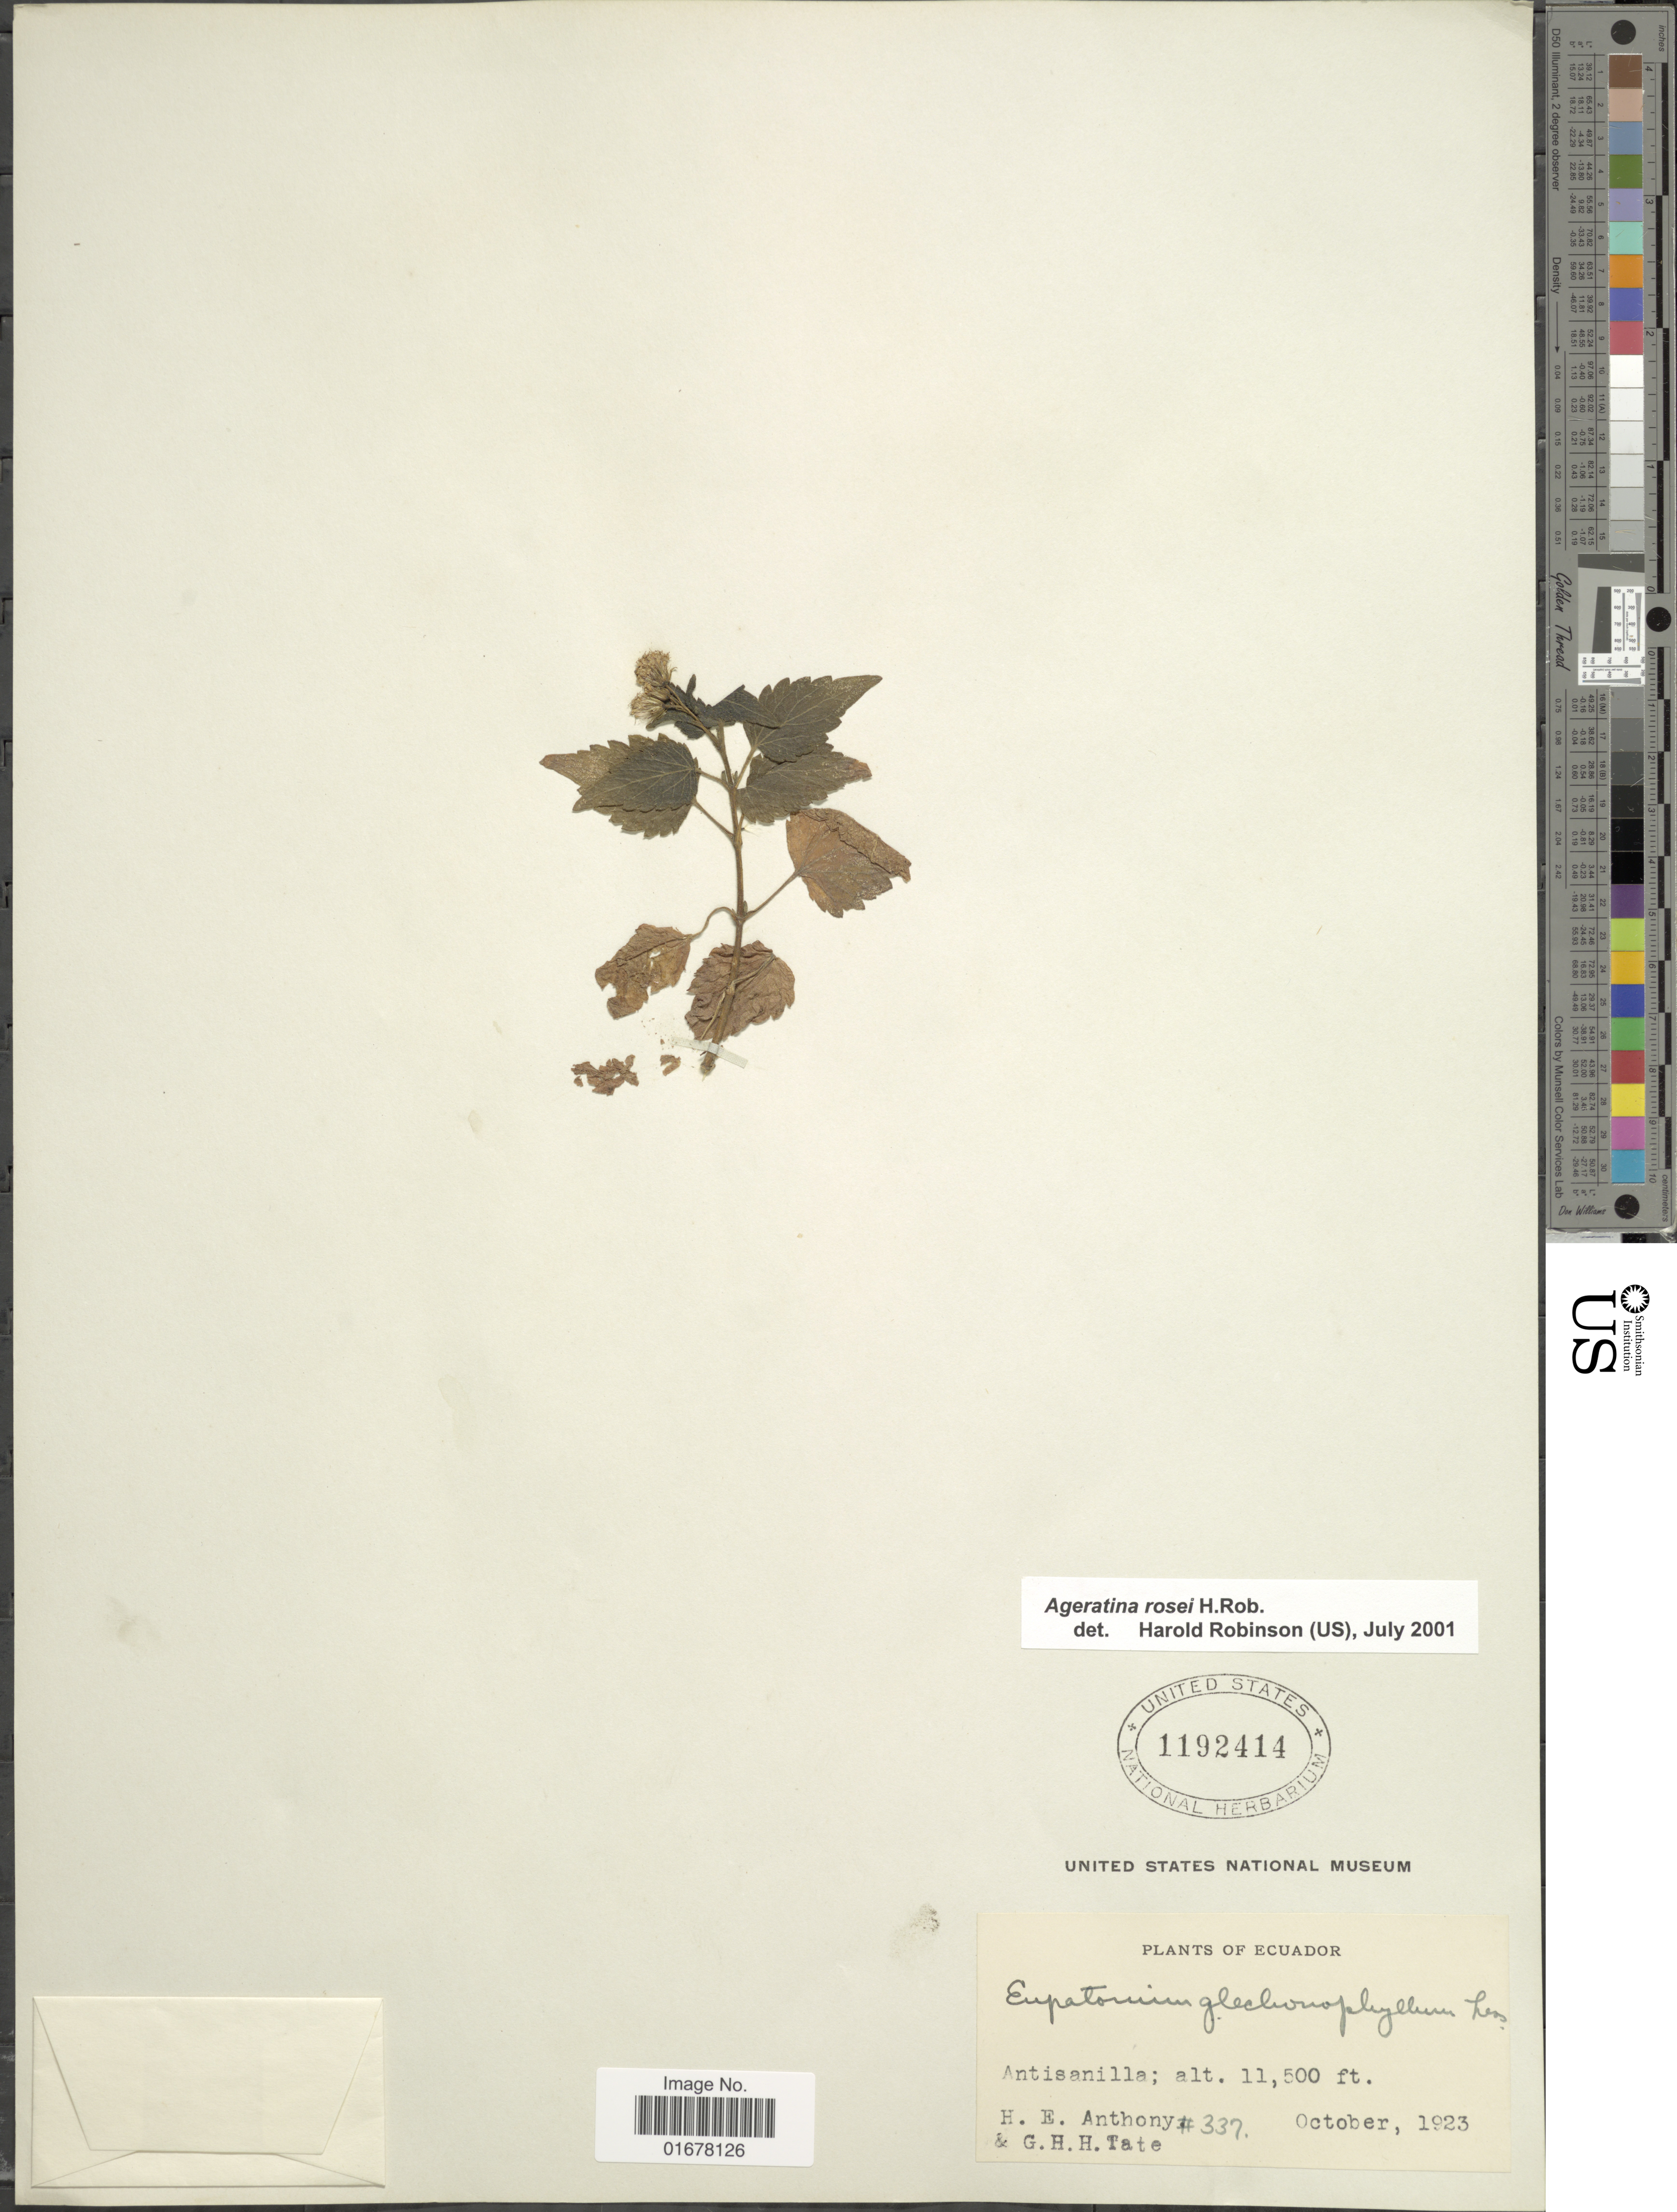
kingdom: Plantae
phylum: Tracheophyta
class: Magnoliopsida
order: Asterales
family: Asteraceae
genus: Ageratina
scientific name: Ageratina rosei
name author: H. Rob.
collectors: H. E. Anthony & G. Tate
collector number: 337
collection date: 1923-10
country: Ecuador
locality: Antisanilla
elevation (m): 3505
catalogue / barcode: US 1192414